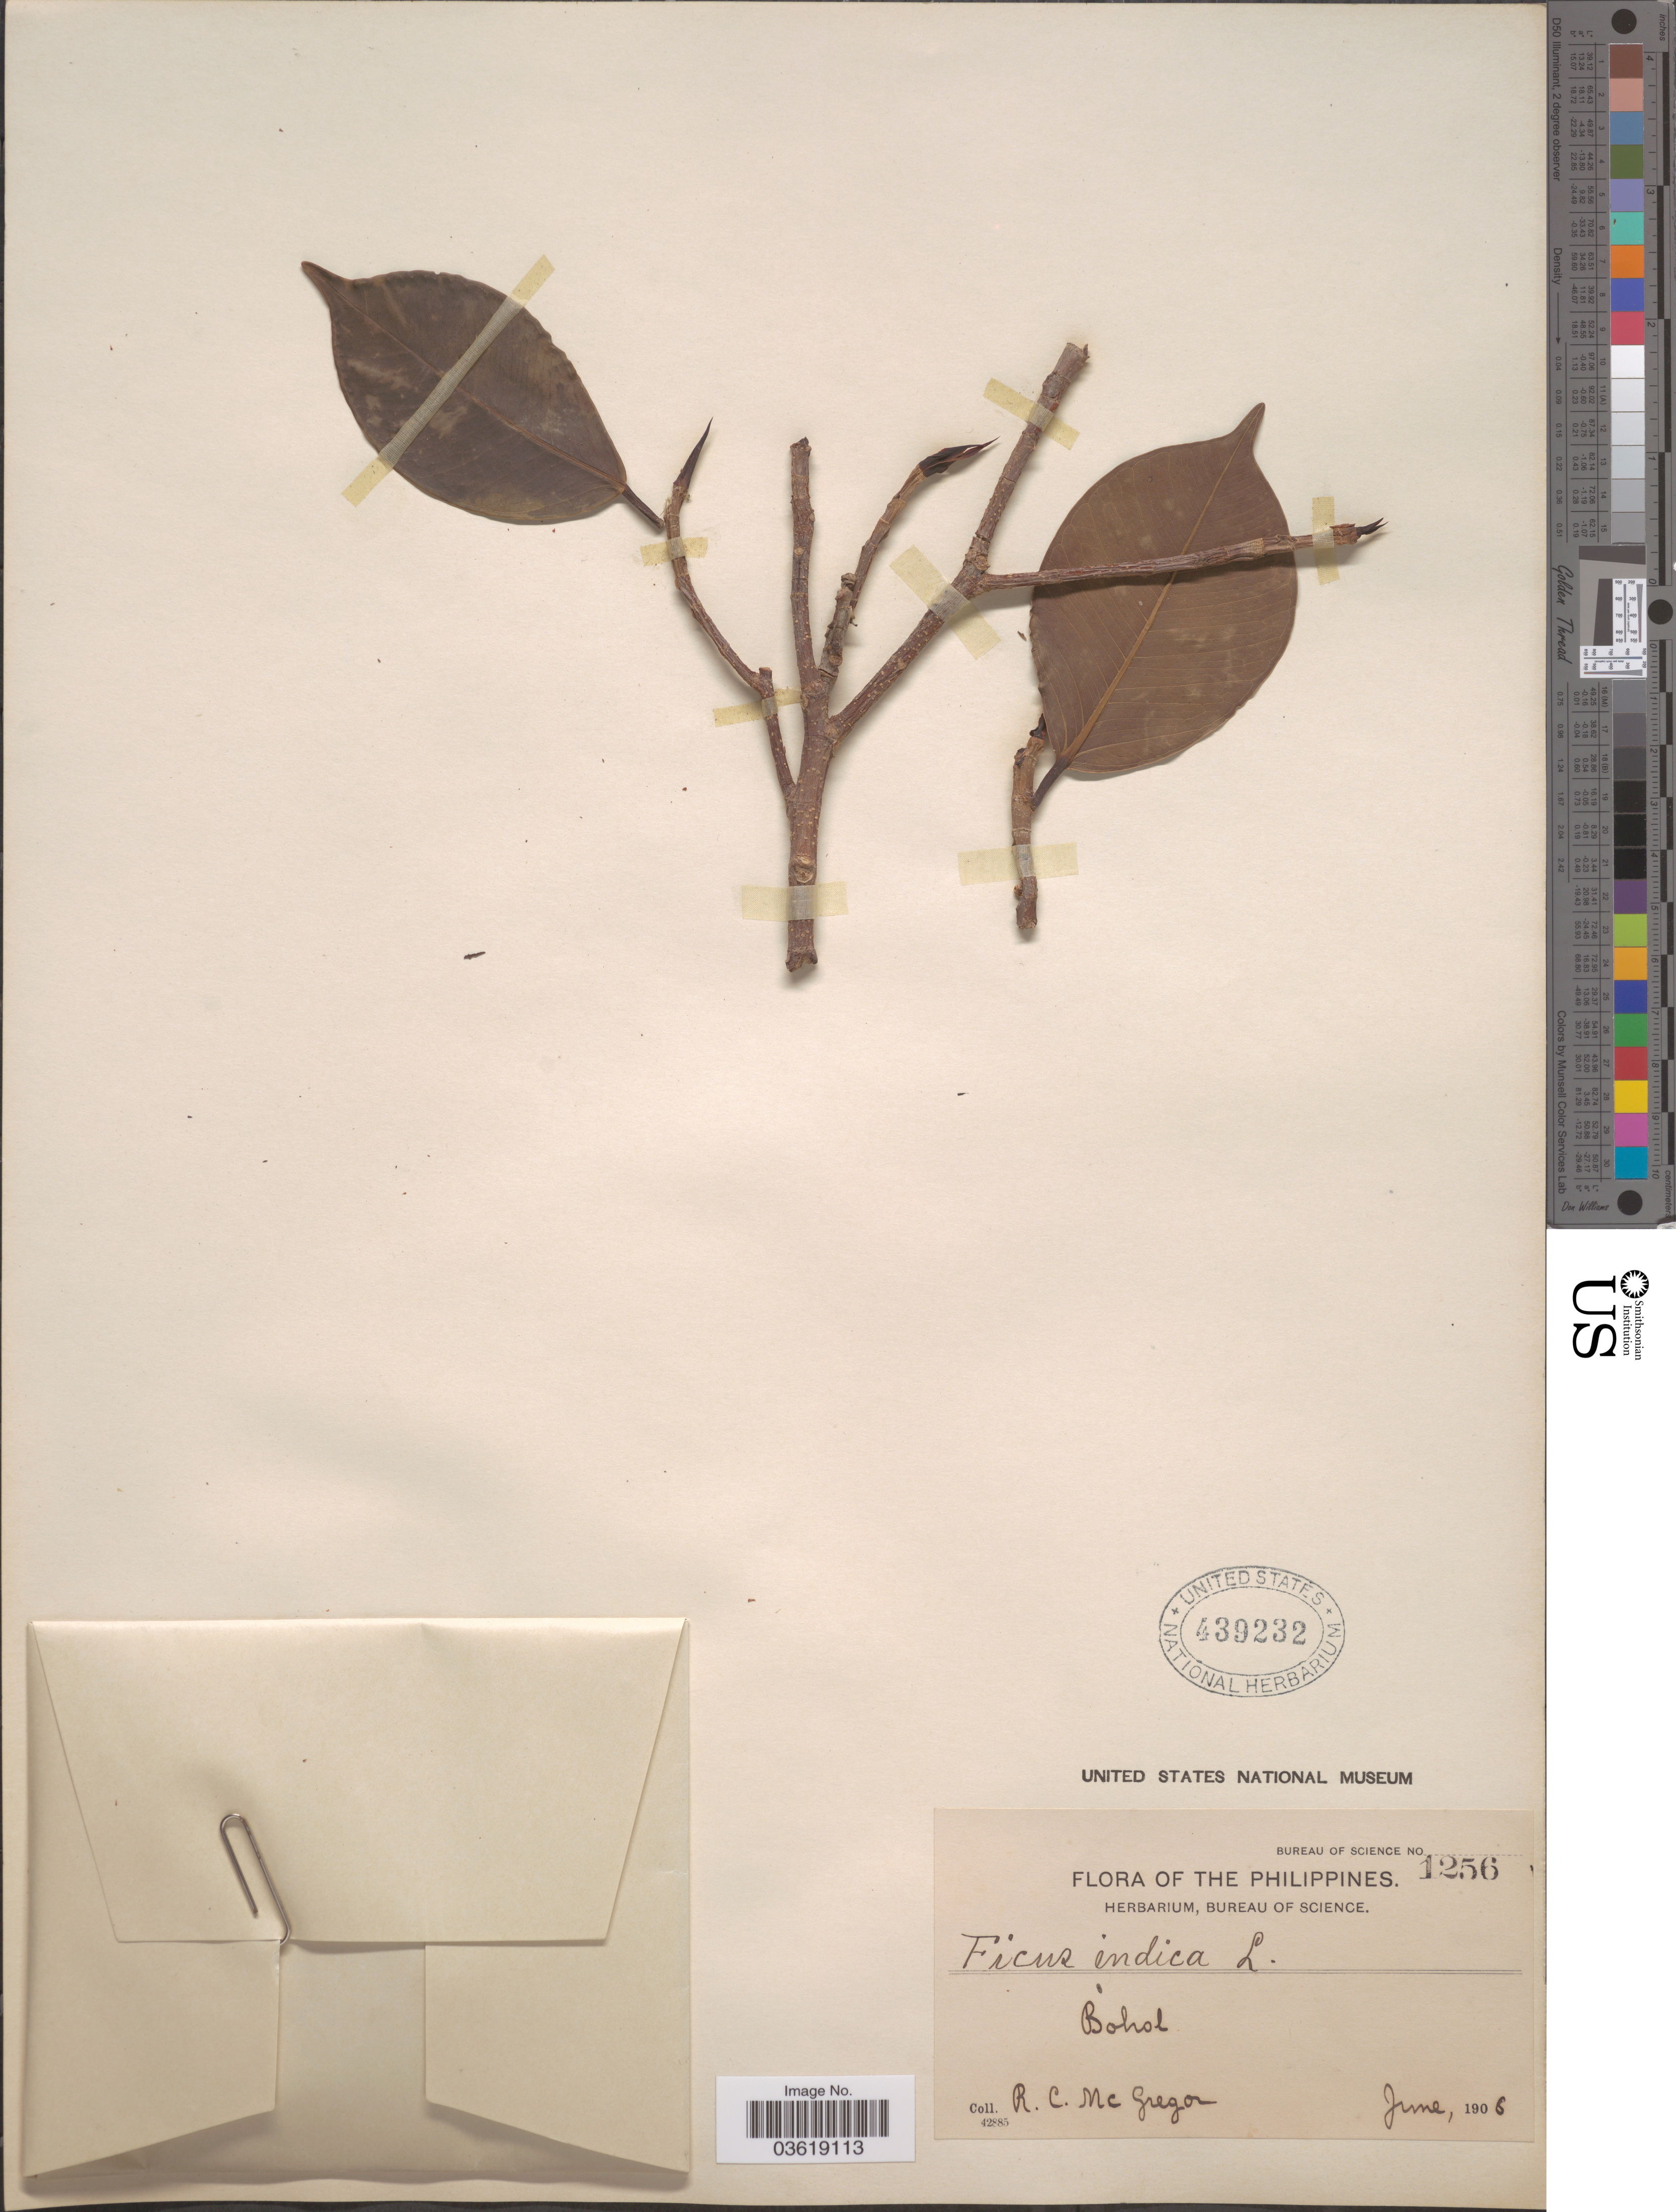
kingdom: Plantae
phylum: Tracheophyta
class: Magnoliopsida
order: Rosales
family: Moraceae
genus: Ficus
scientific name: Ficus indica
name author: L.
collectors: R. C. McGregor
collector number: Bureau of Science 1256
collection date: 1906-06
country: Philippines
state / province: Central Visayas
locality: Bohol.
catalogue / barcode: US 439232